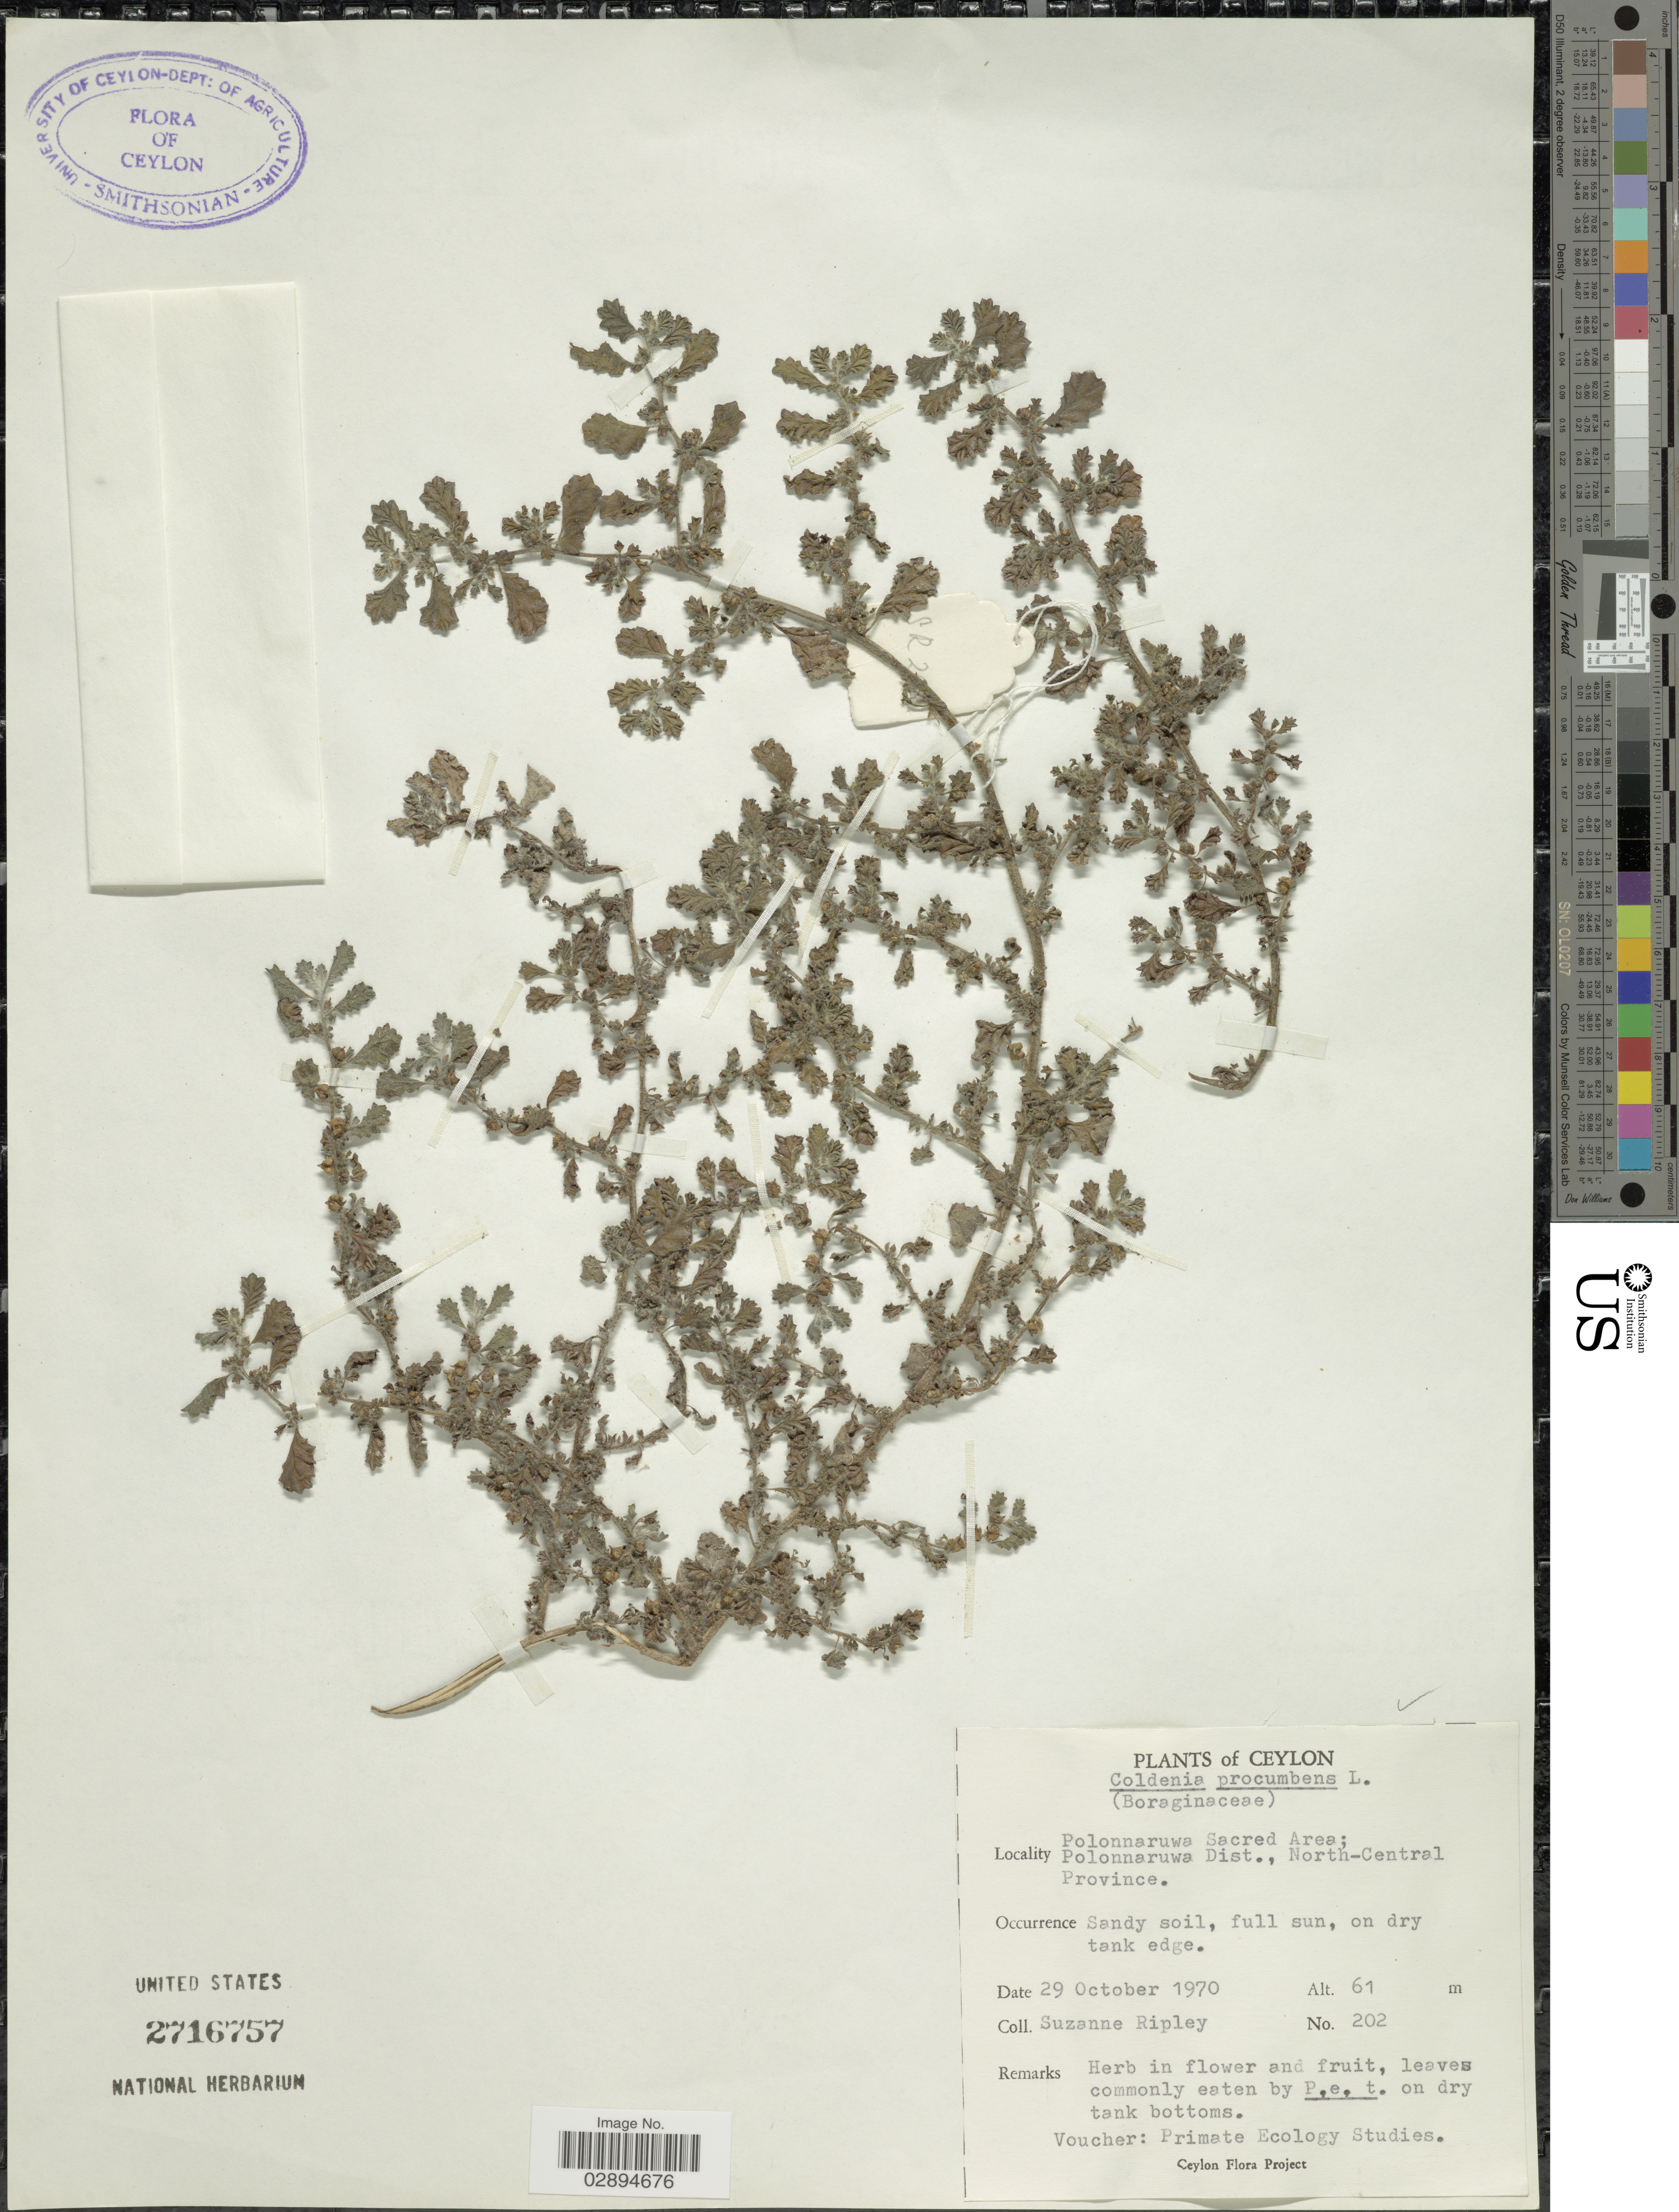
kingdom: Plantae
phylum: Tracheophyta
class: Magnoliopsida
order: Boraginales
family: Coldeniaceae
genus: Coldenia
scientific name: Coldenia procumbens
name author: L.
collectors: S. Ripley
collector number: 202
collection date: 1970-10-29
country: Sri Lanka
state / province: North Central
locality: Ceylon. Polonnaruwa Sacred Area; Polonnaruwa Dist., North-Central Province.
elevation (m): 61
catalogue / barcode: US 2716757